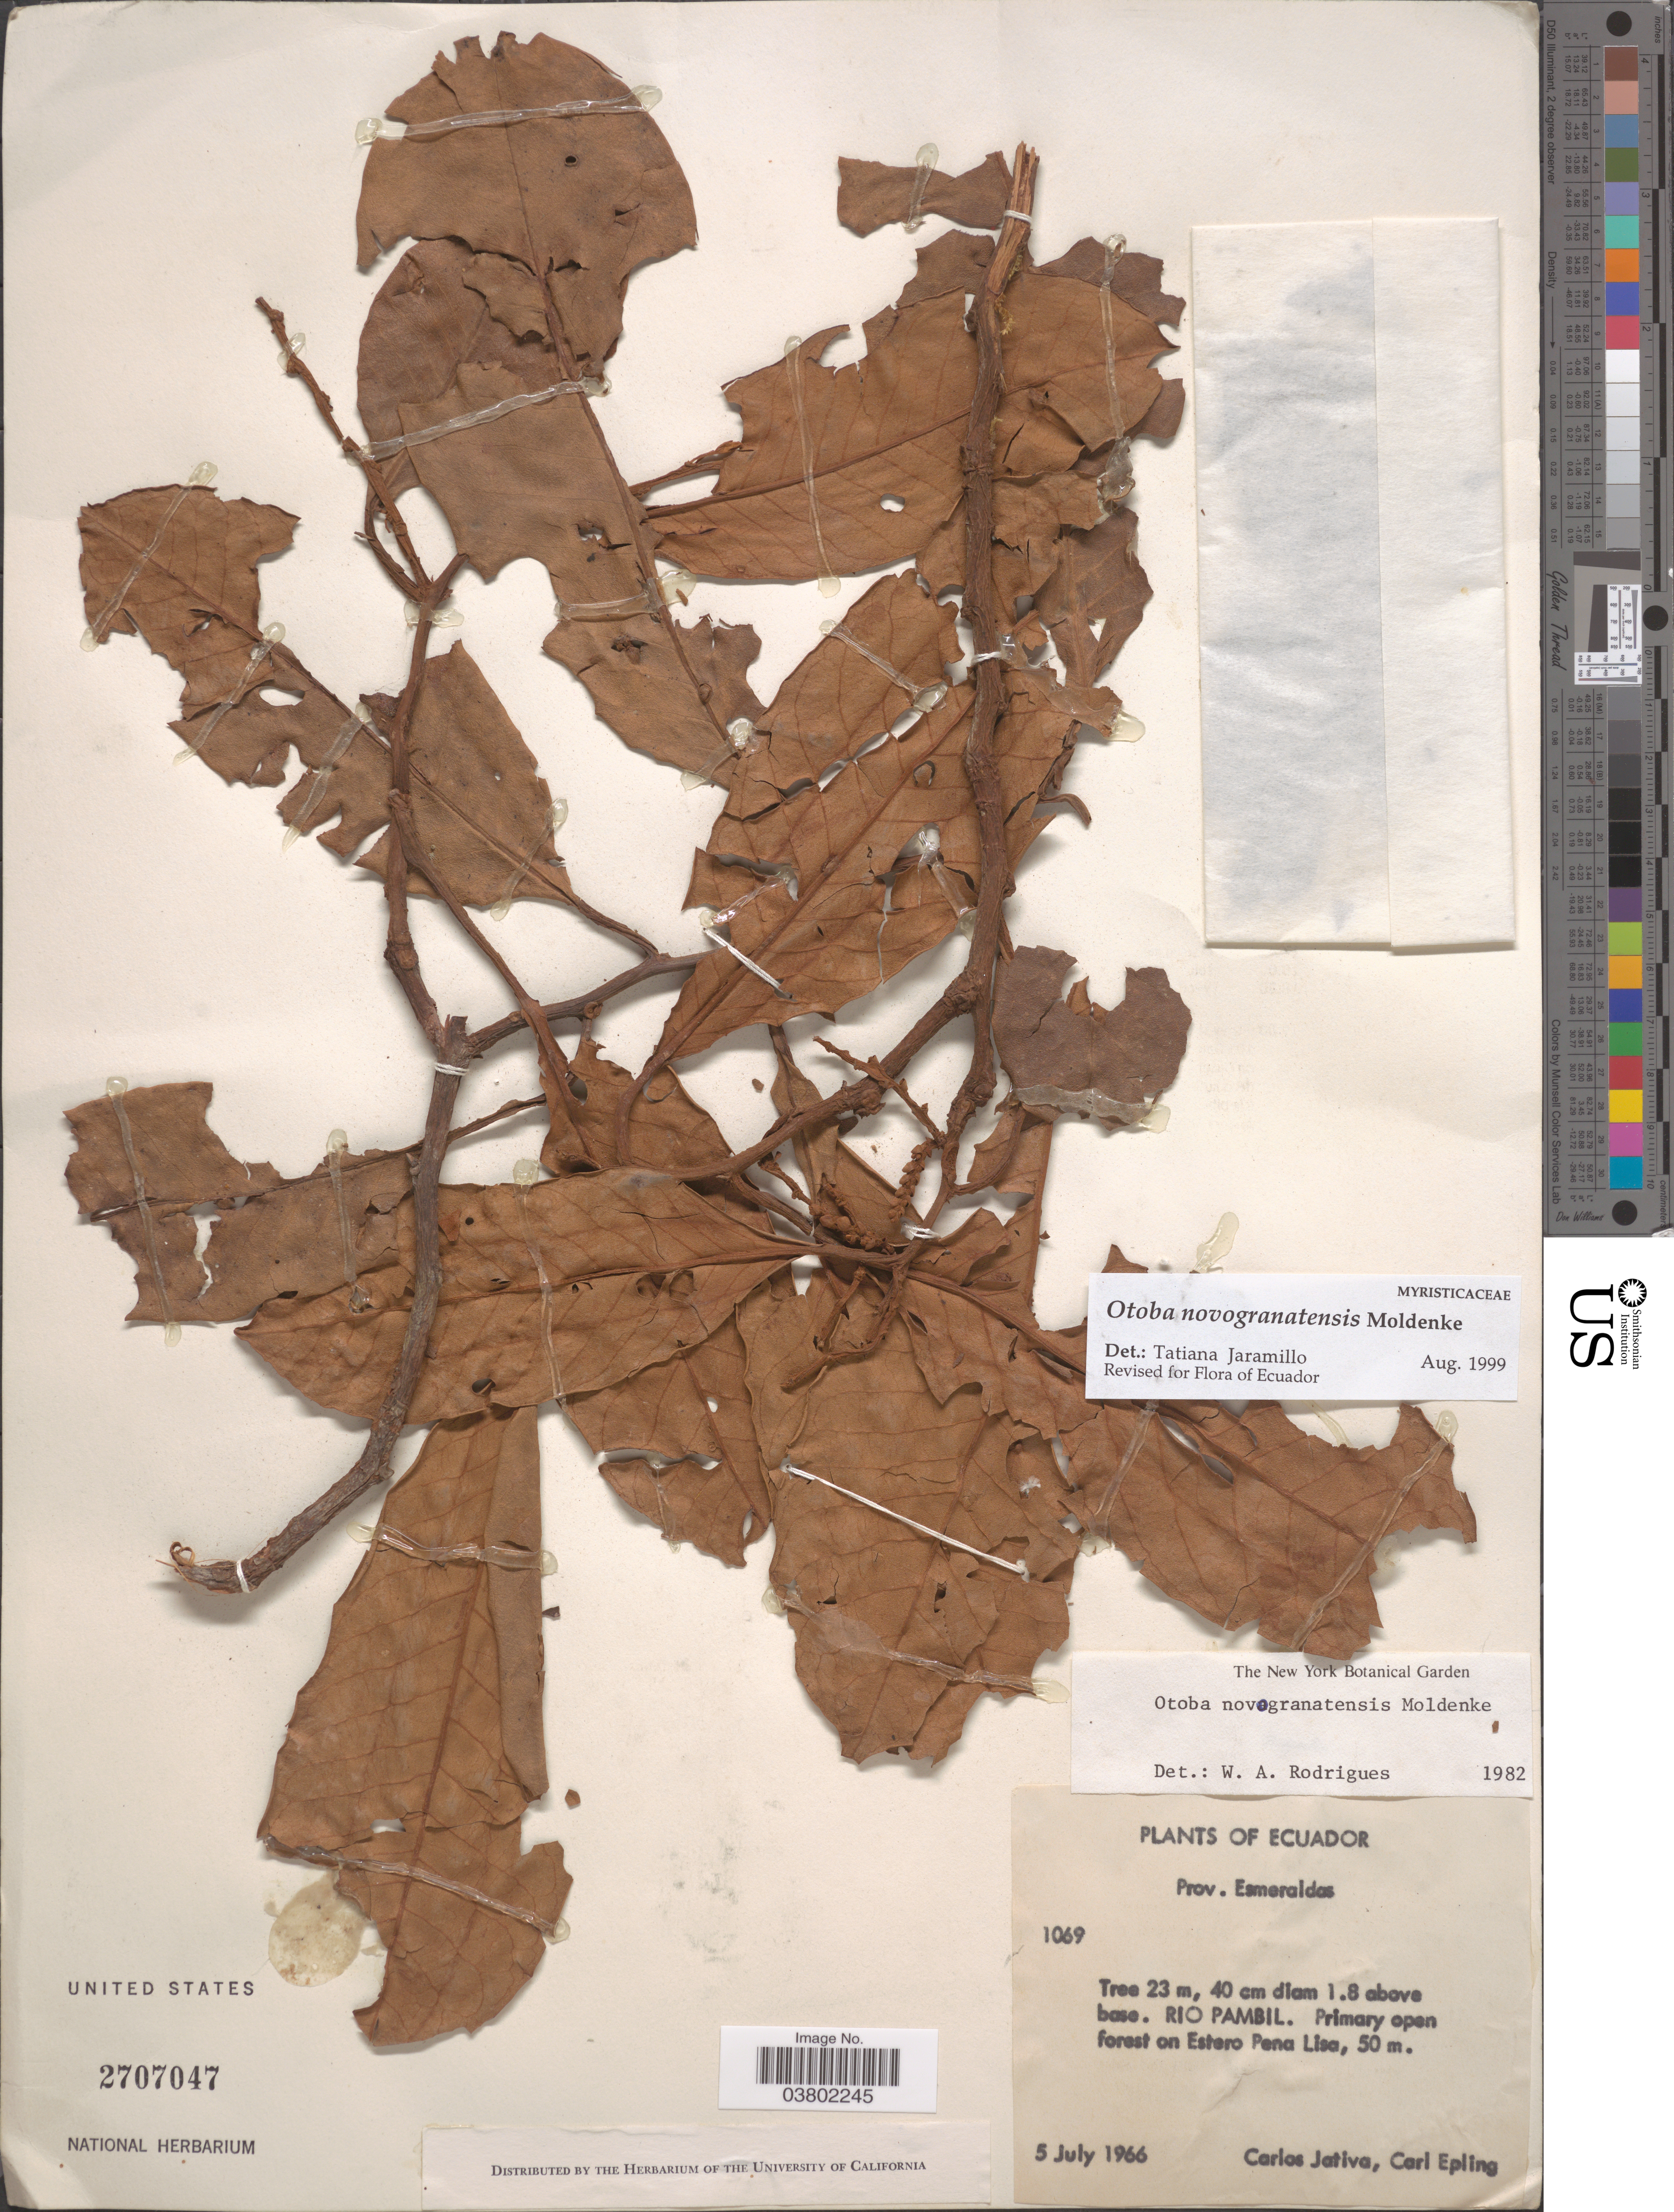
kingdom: Plantae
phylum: Tracheophyta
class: Magnoliopsida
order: Magnoliales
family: Myristicaceae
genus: Otoba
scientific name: Otoba novogranatensis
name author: Moldenke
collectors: C. D. Játiva & C. C. Epling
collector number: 1069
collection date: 1966-07-05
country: Ecuador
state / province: Esmeraldas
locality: Rio Pambil. Primary open forest on Estero Pena Lisa.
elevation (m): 50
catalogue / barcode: US 2707047